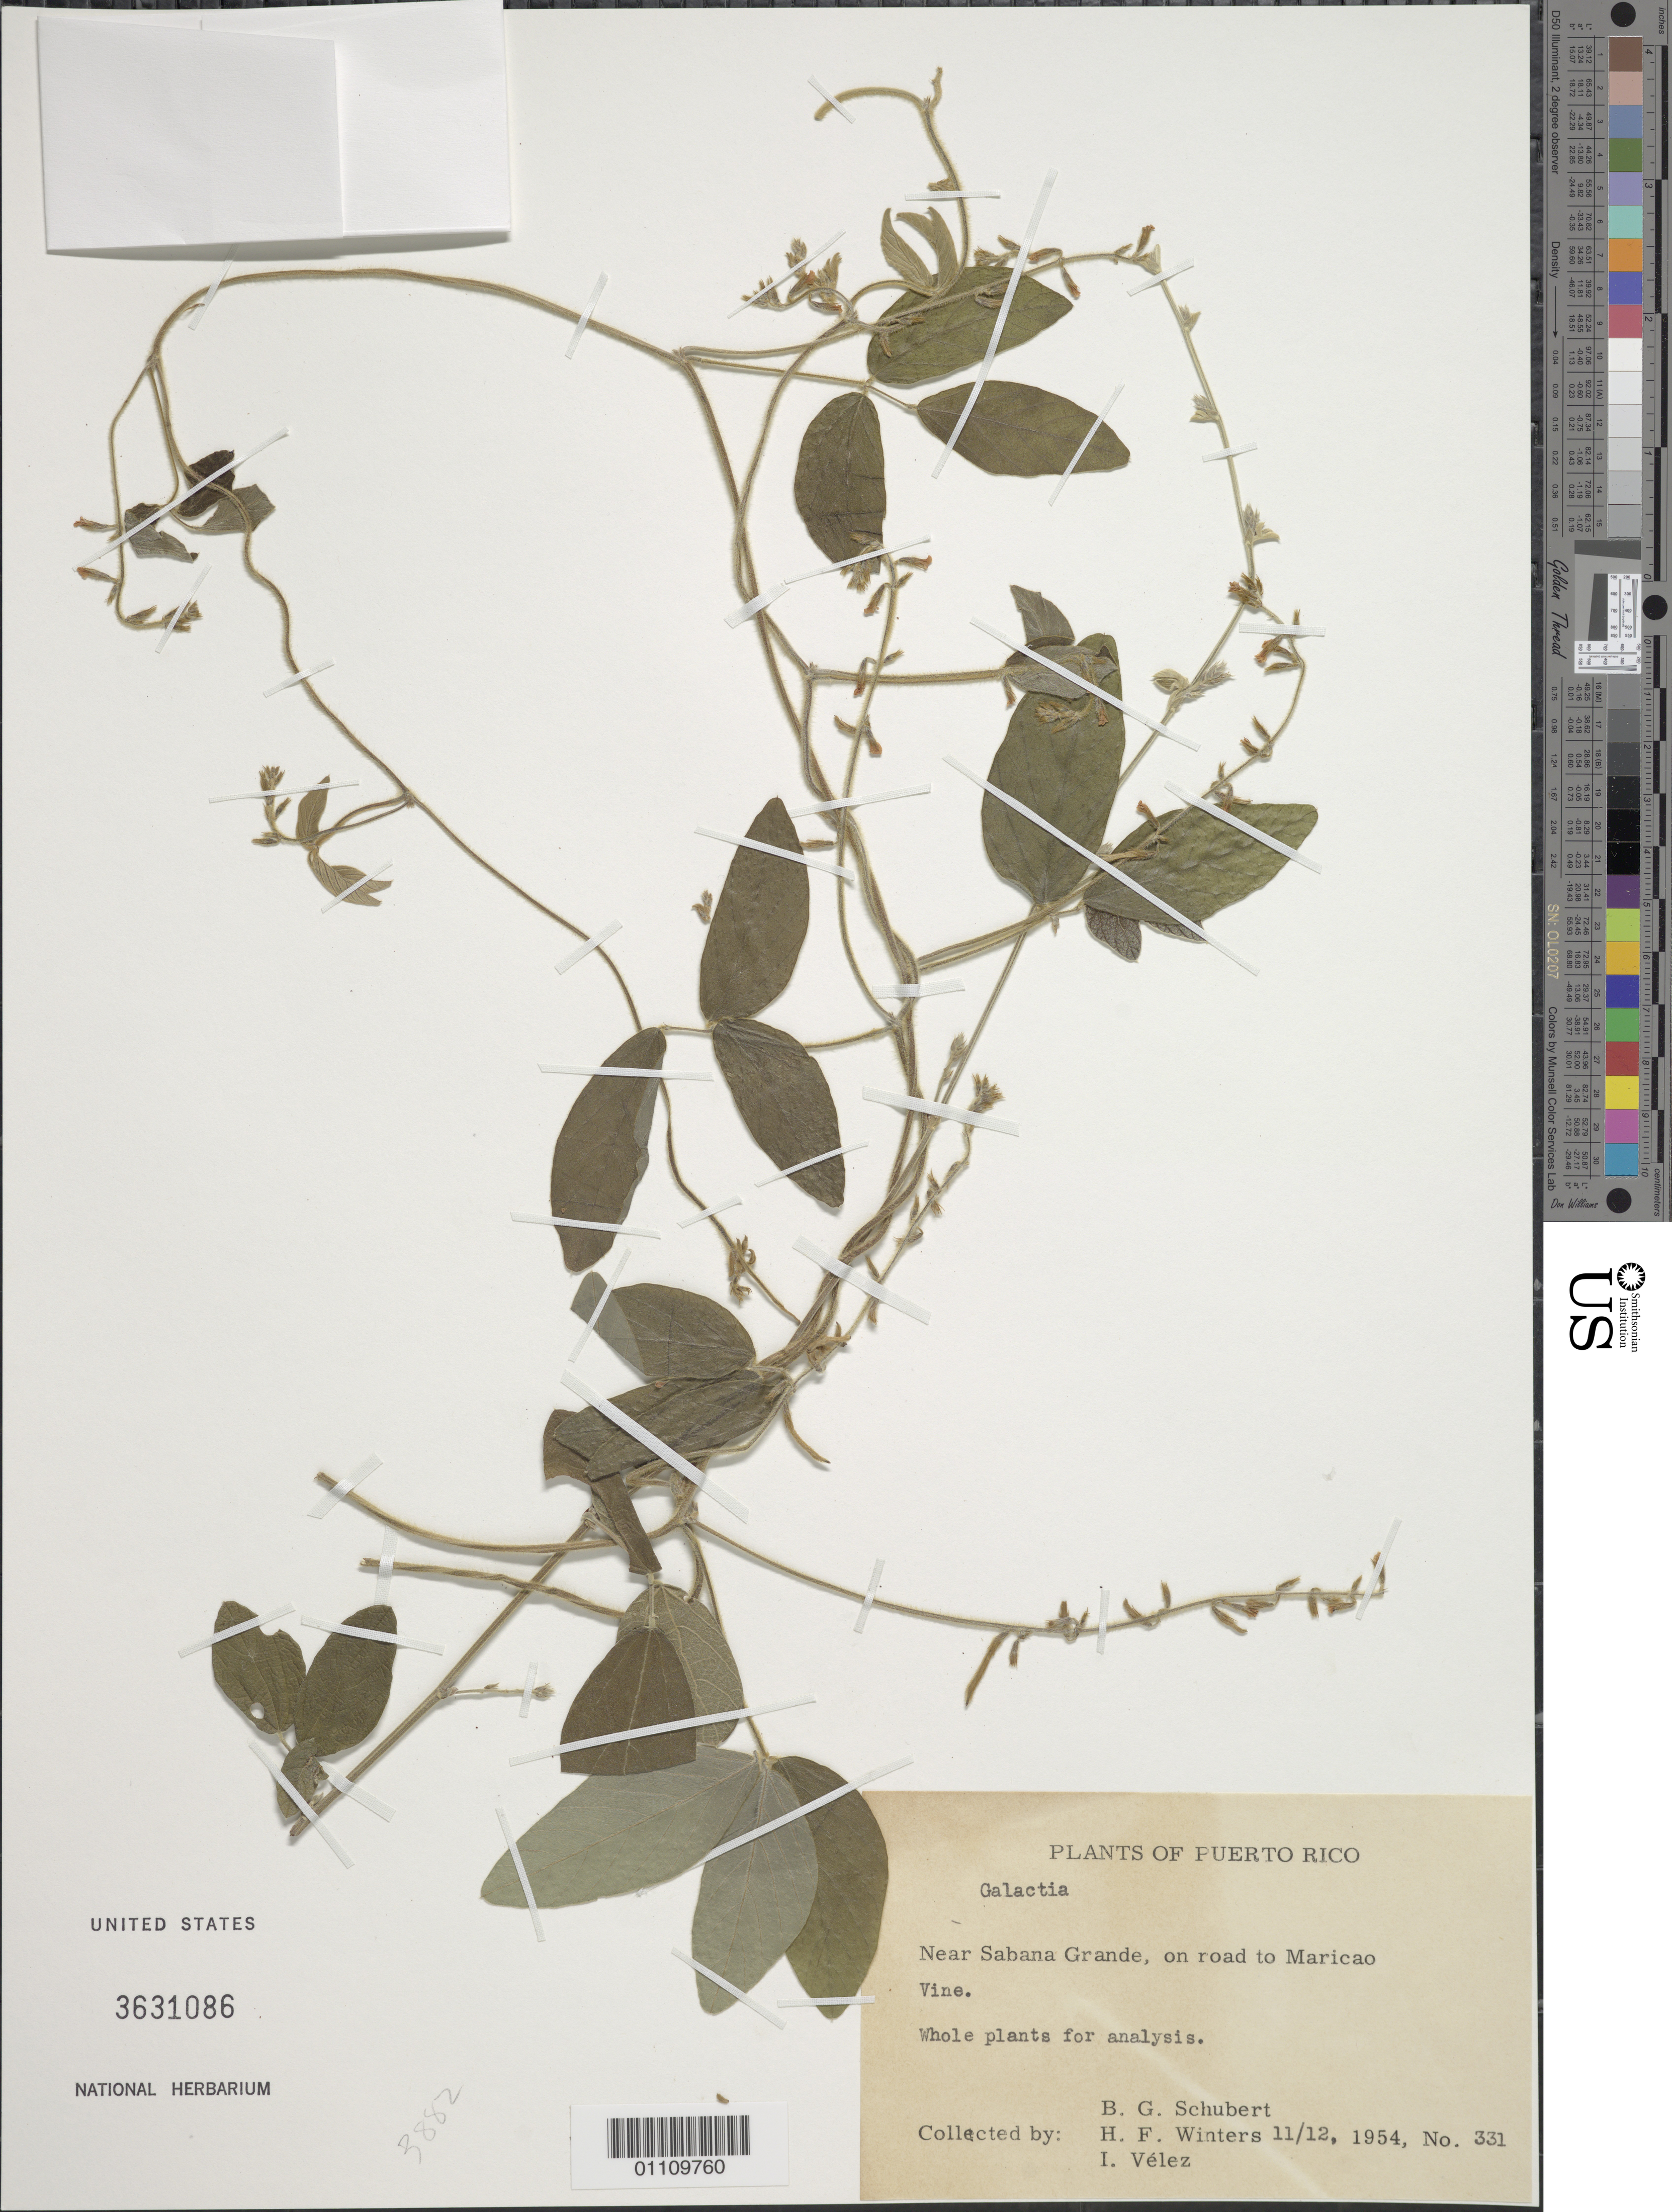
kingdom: Plantae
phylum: Tracheophyta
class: Magnoliopsida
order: Fabales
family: Fabaceae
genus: Galactia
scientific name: Galactia sp.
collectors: B. Schubert, H. Winters & I. Velez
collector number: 331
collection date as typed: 12 Nov 1954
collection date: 1954-11-12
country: Puerto Rico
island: Puerto Rico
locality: Sabana Grande, near; on road to Maricao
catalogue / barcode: US 3631086